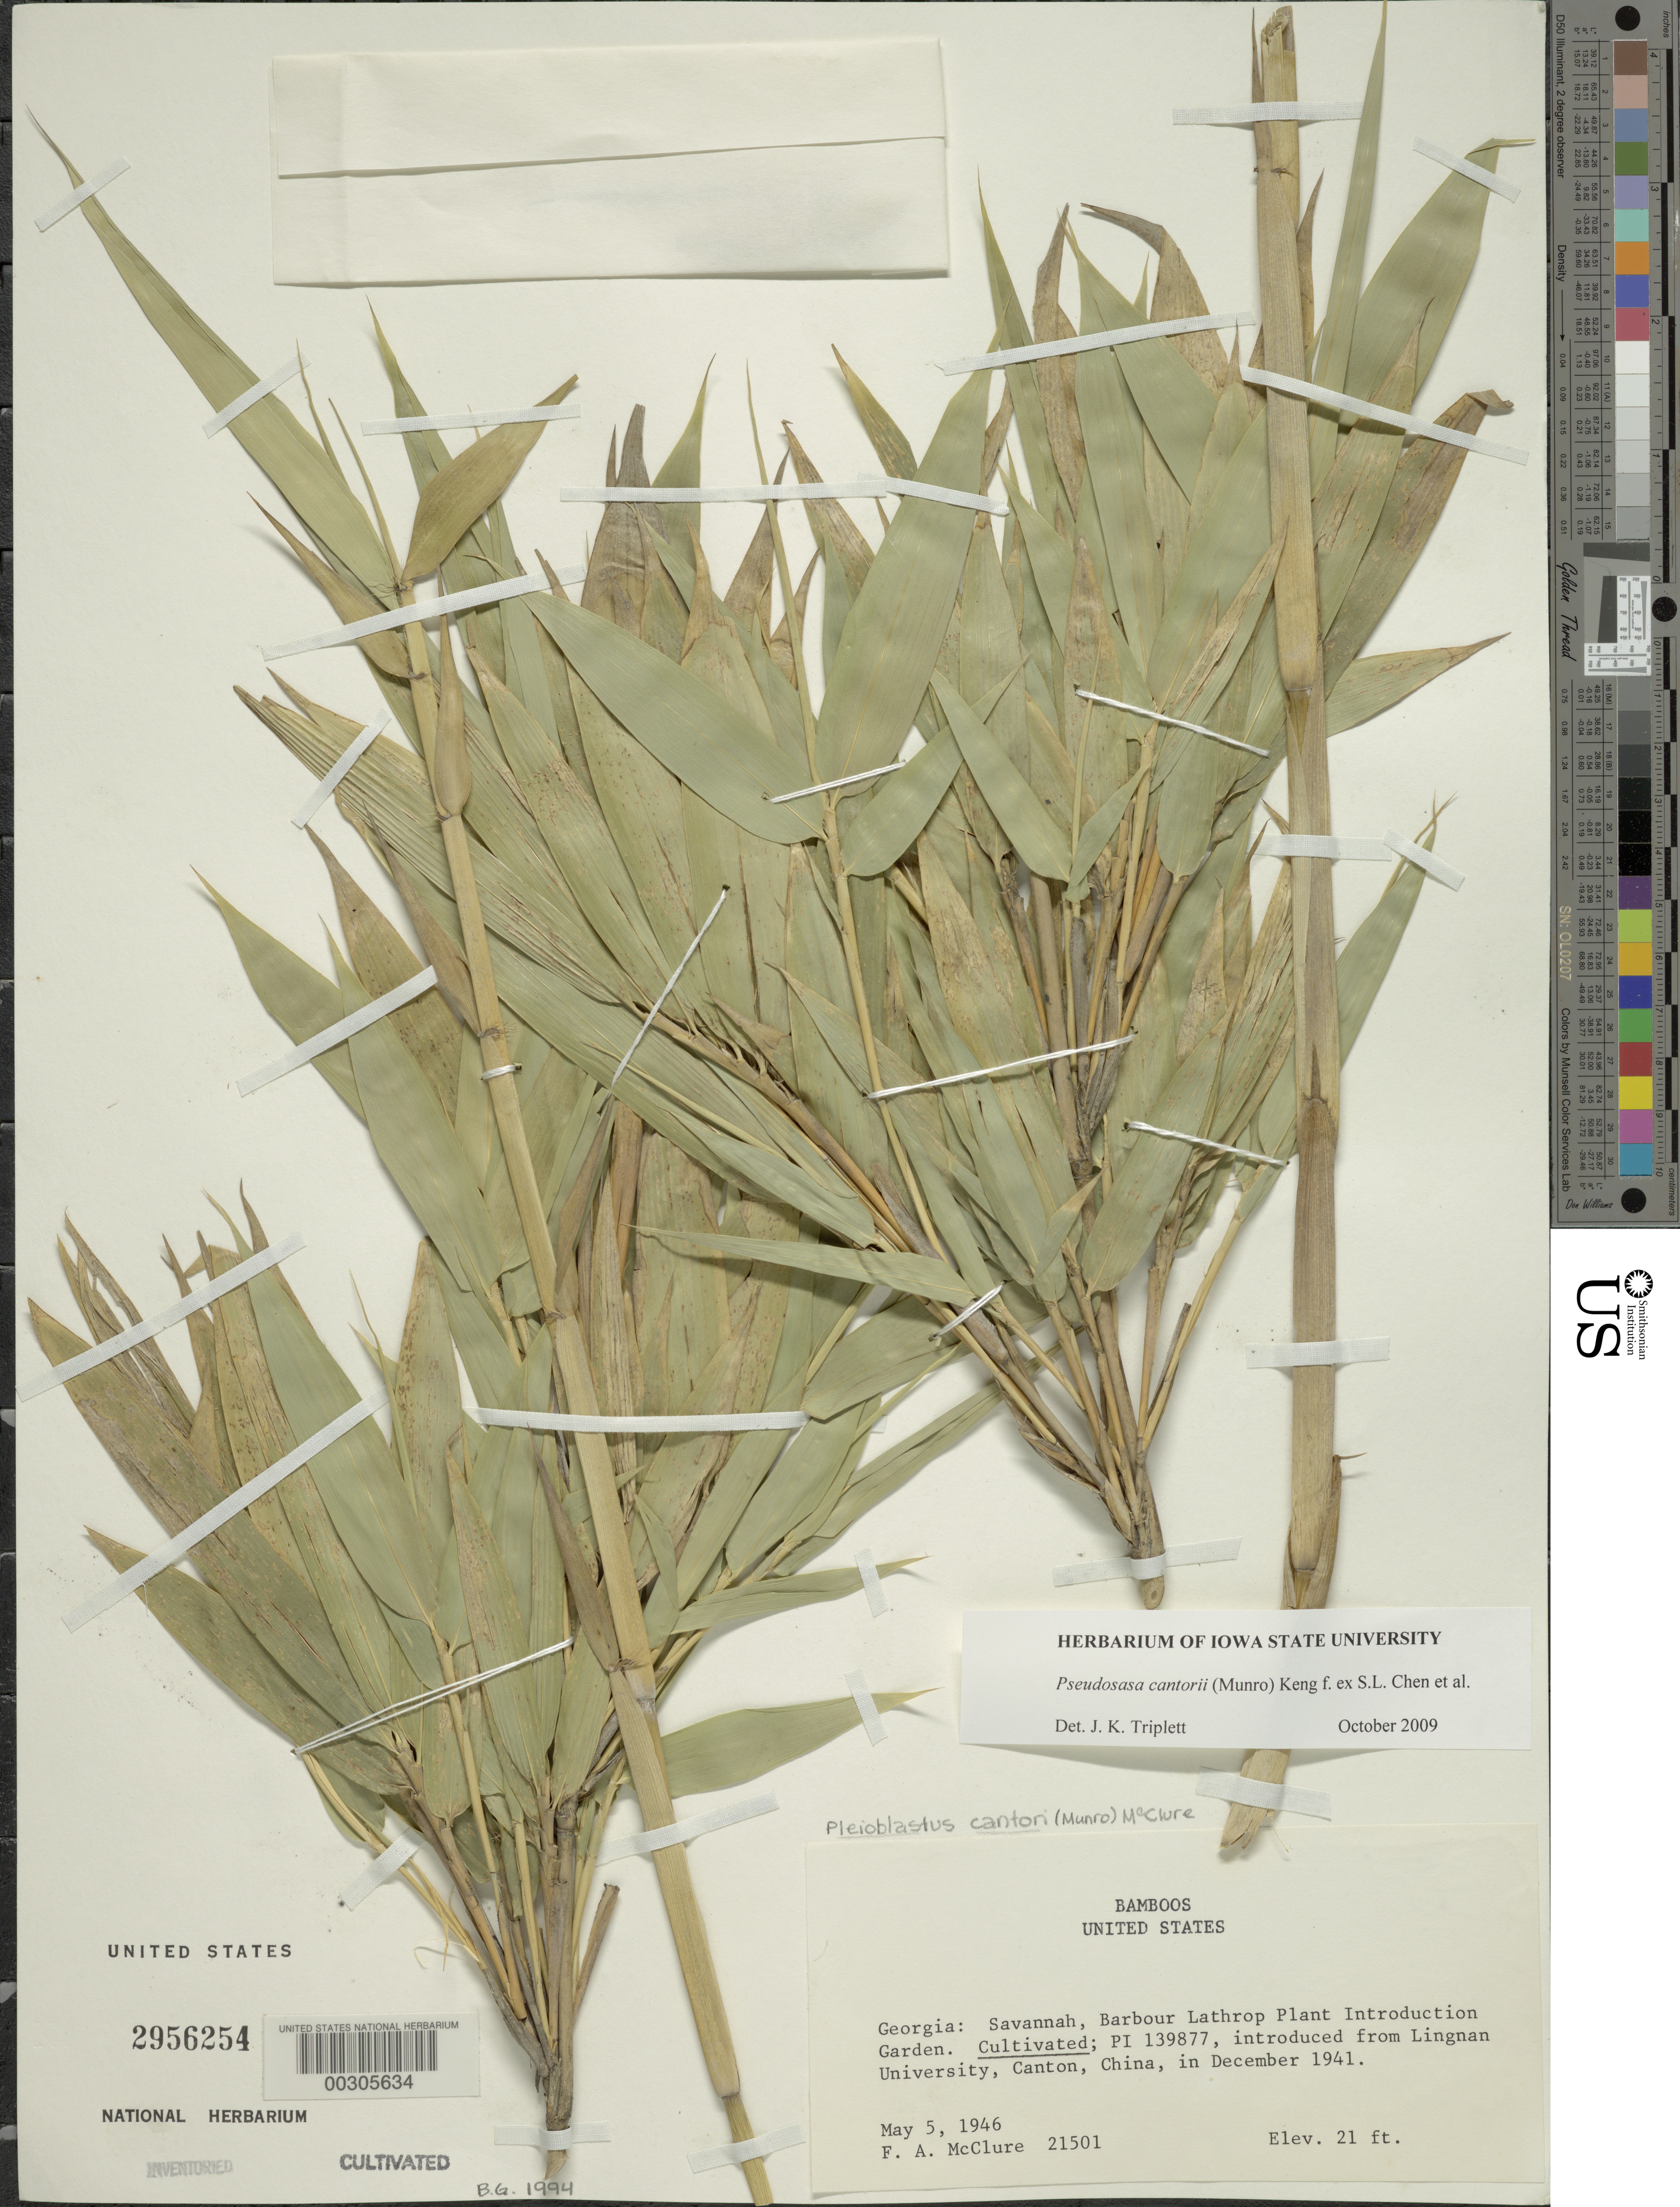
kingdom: Plantae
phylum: Tracheophyta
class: Liliopsida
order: Poales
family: Poaceae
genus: Pseudosasa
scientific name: Pseudosasa cantorii (Munro) Keng f. ex S.L. Chen et al.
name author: (Munro) Keng f. ex S.L. Chen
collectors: F. A. McClure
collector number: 21501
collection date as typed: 05 May 1946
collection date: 1946-05-05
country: United States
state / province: Georgia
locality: Savannah, Barbour Lathrop Plant Introduction Garden (USDA)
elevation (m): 6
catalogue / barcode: US 2956254